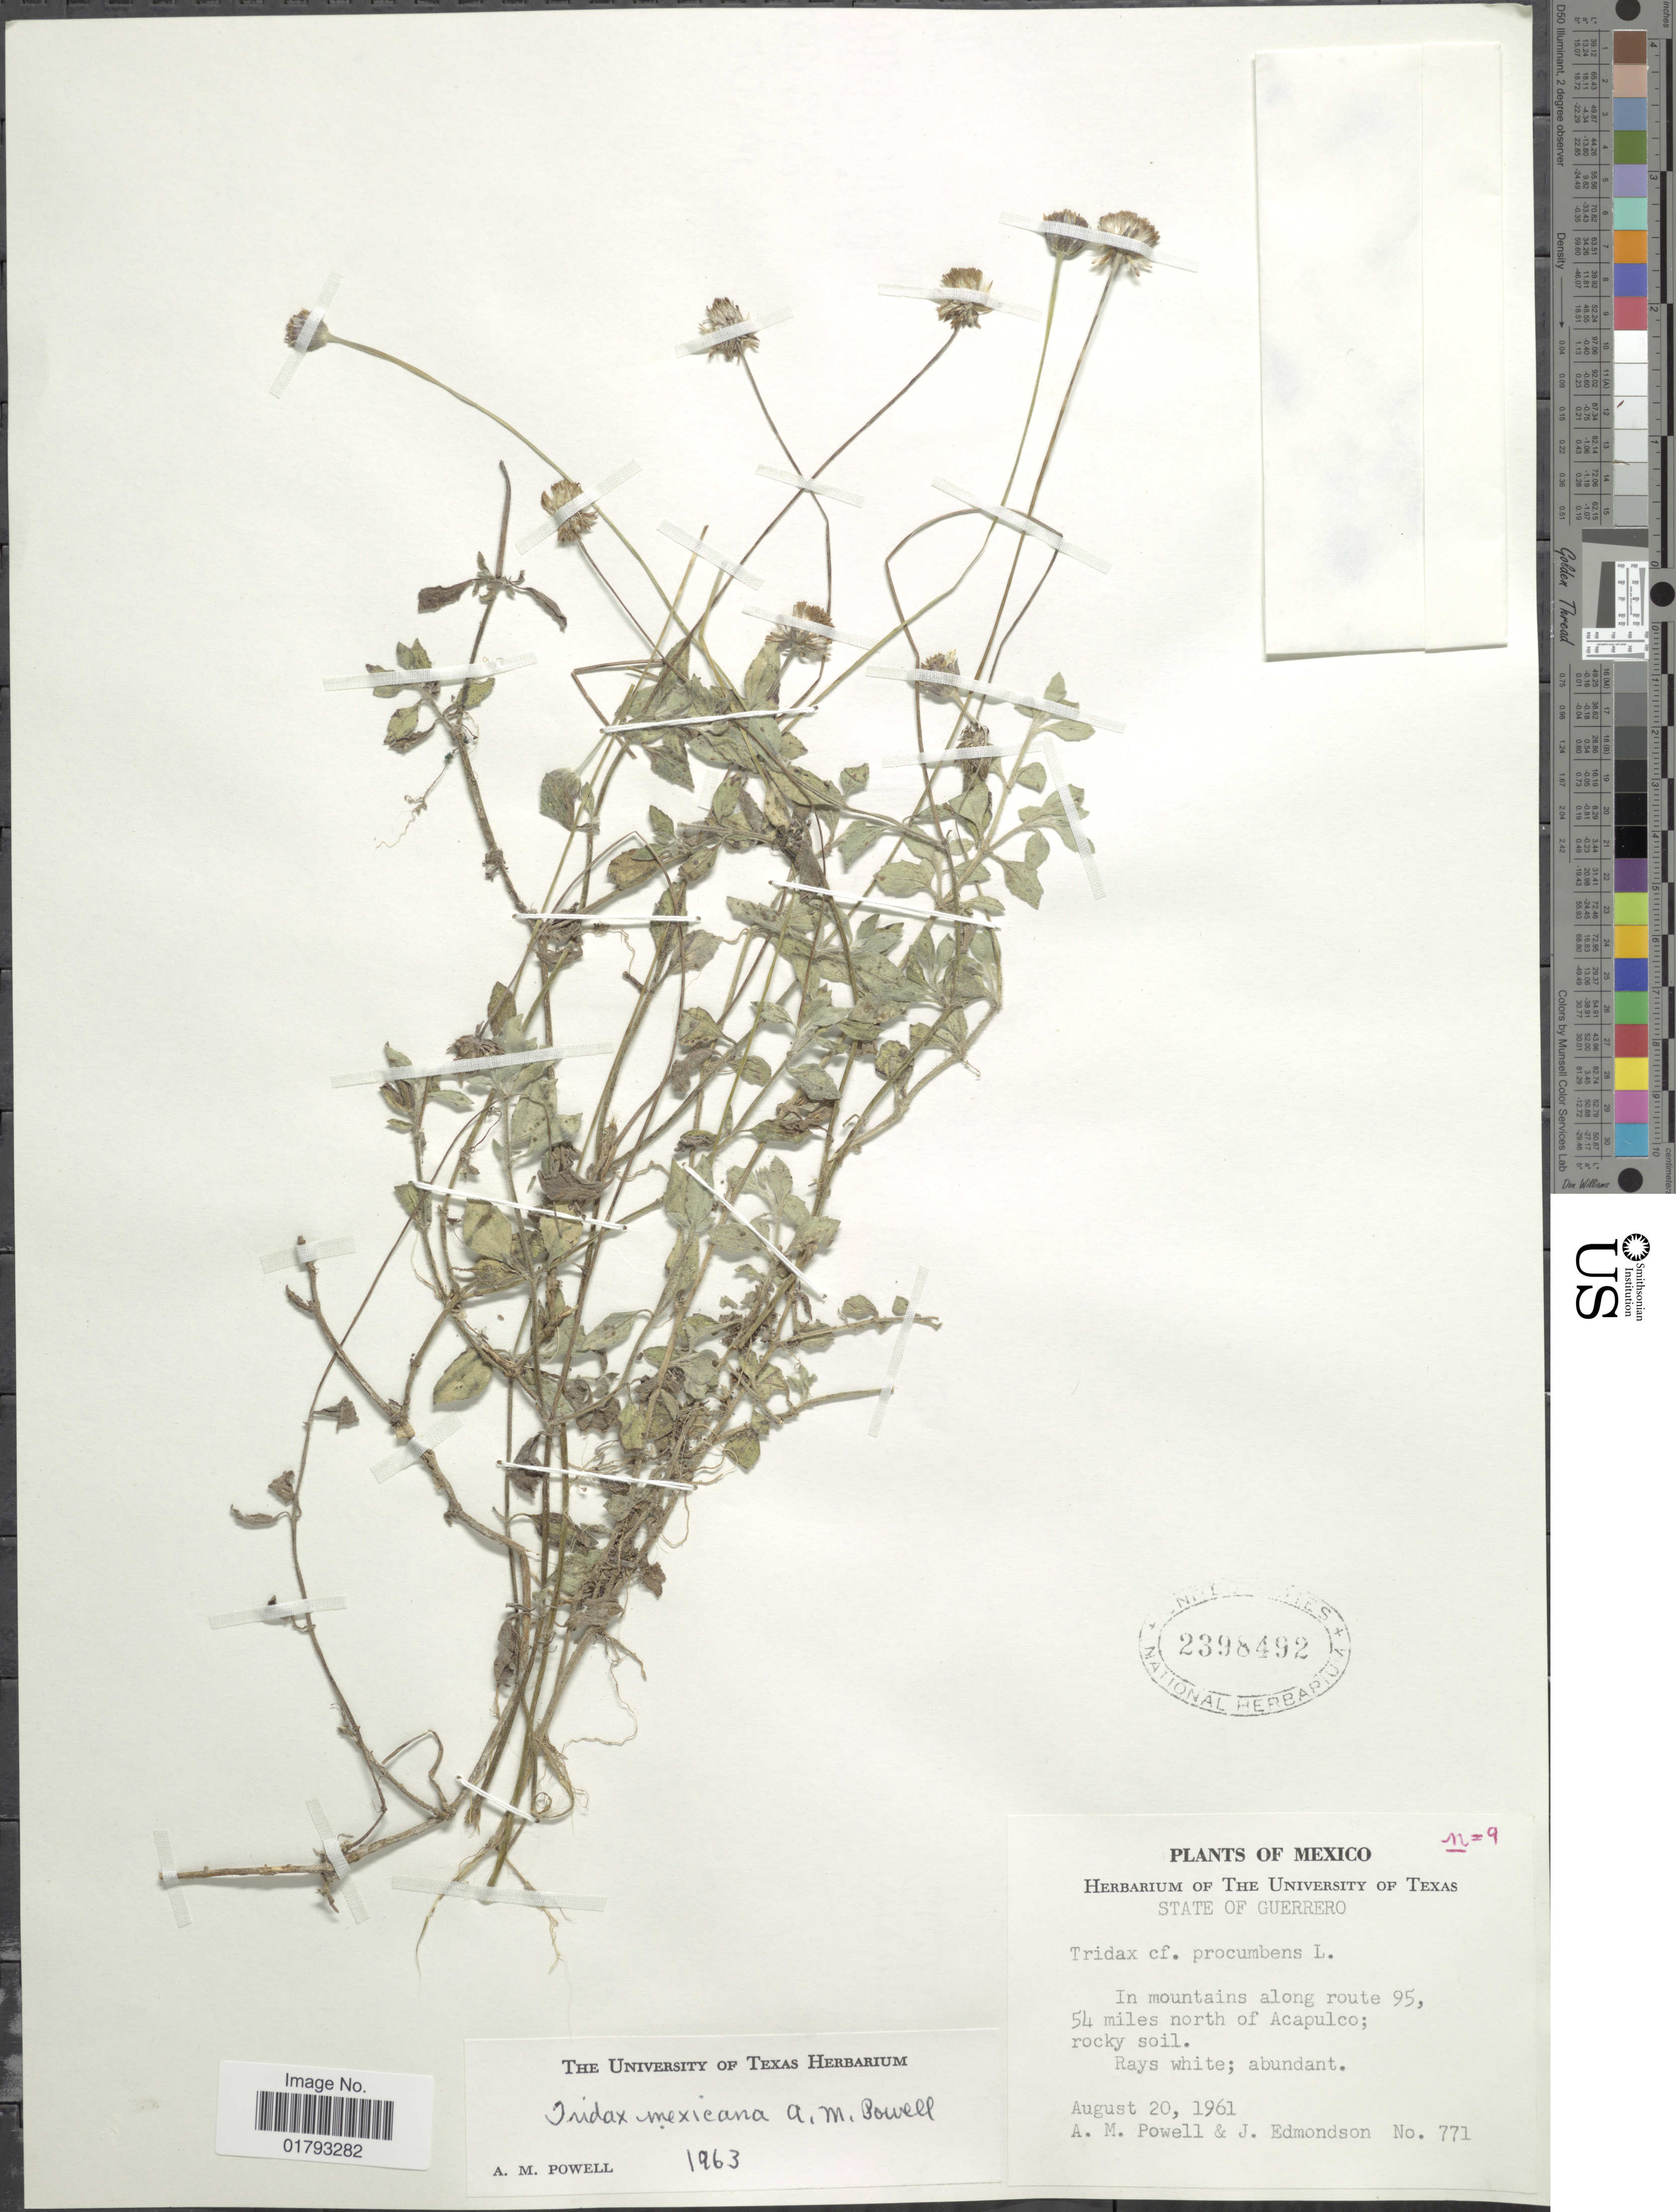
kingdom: Plantae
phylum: Tracheophyta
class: Magnoliopsida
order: Asterales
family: Asteraceae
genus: Tridax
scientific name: Tridax mexicana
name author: A.M. Powell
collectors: A. M. Powell & J. Edmondson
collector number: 771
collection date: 1961-08-20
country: Mexico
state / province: Guerrero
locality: State of Guerrero, In mountains along route 95, 54 miles north of Acapulco.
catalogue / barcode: US 2398492